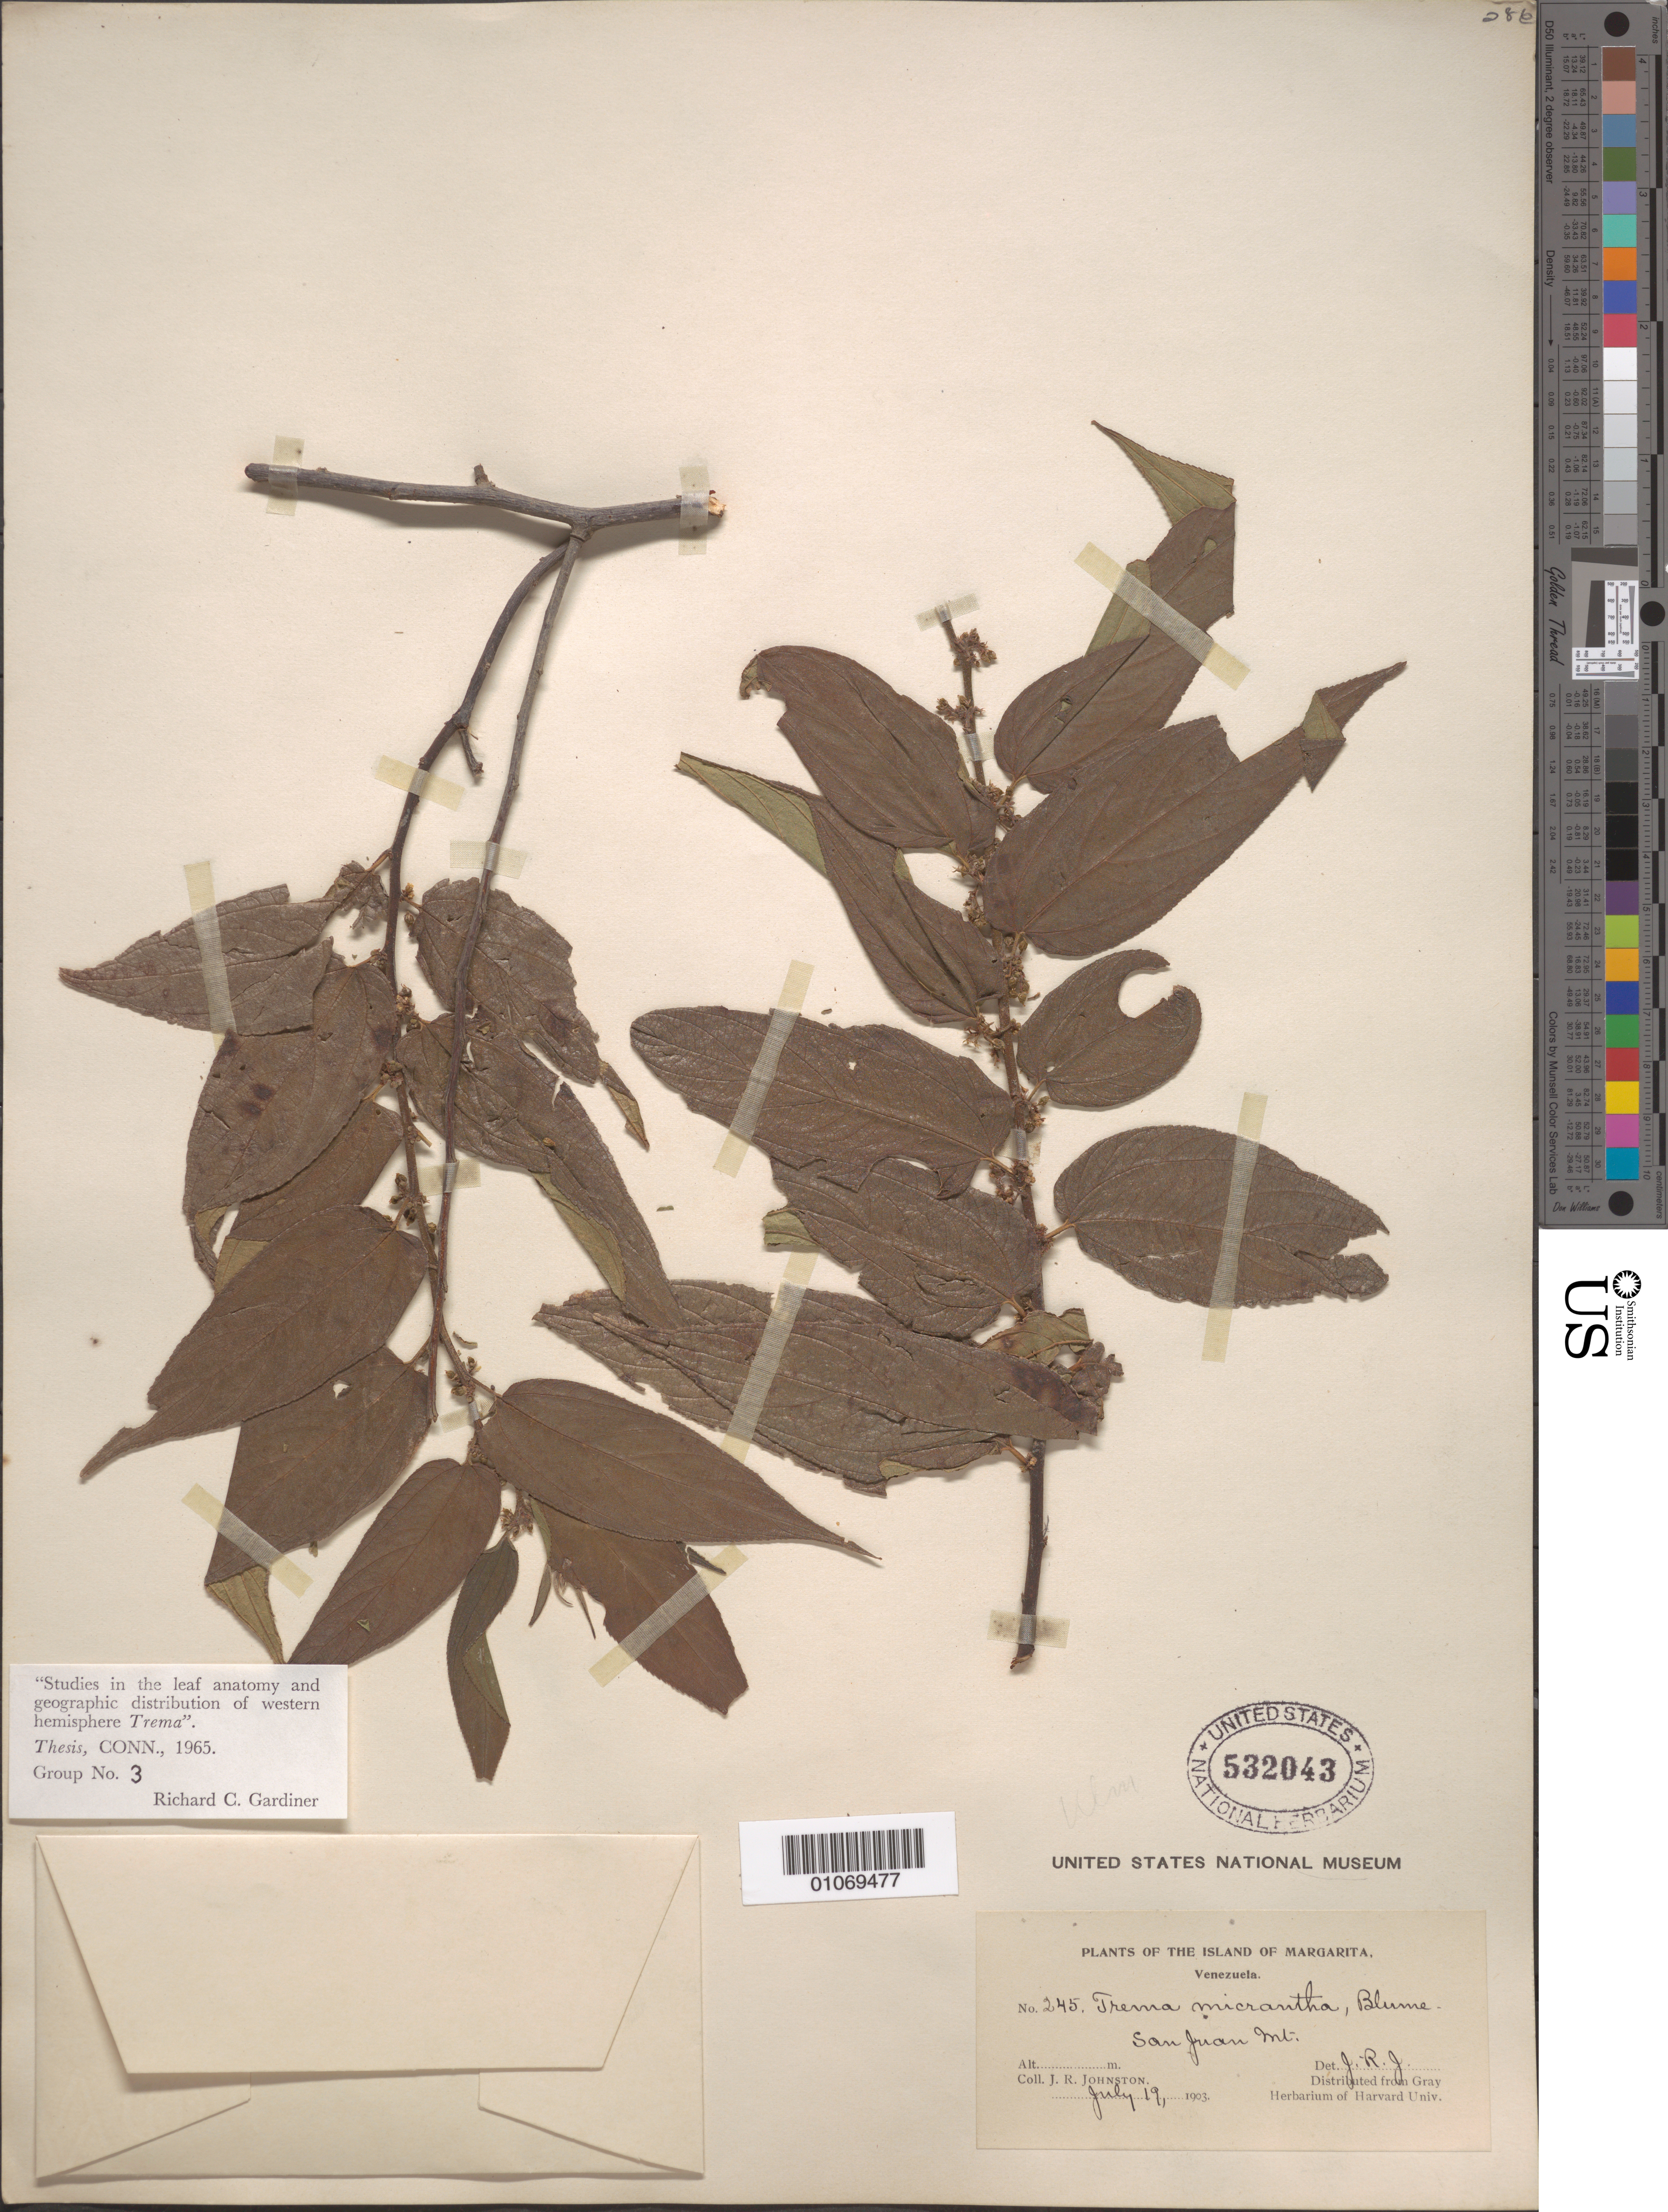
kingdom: Plantae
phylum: Tracheophyta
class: Magnoliopsida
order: Rosales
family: Cannabaceae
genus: Trema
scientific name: Trema micranthum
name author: (L.) Blume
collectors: J. Johnston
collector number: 245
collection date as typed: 19 Jul 1903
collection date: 1903-07-19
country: Venezuela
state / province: Nueva Esparta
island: Margarita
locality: San Juan Mountain.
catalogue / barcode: US 632043